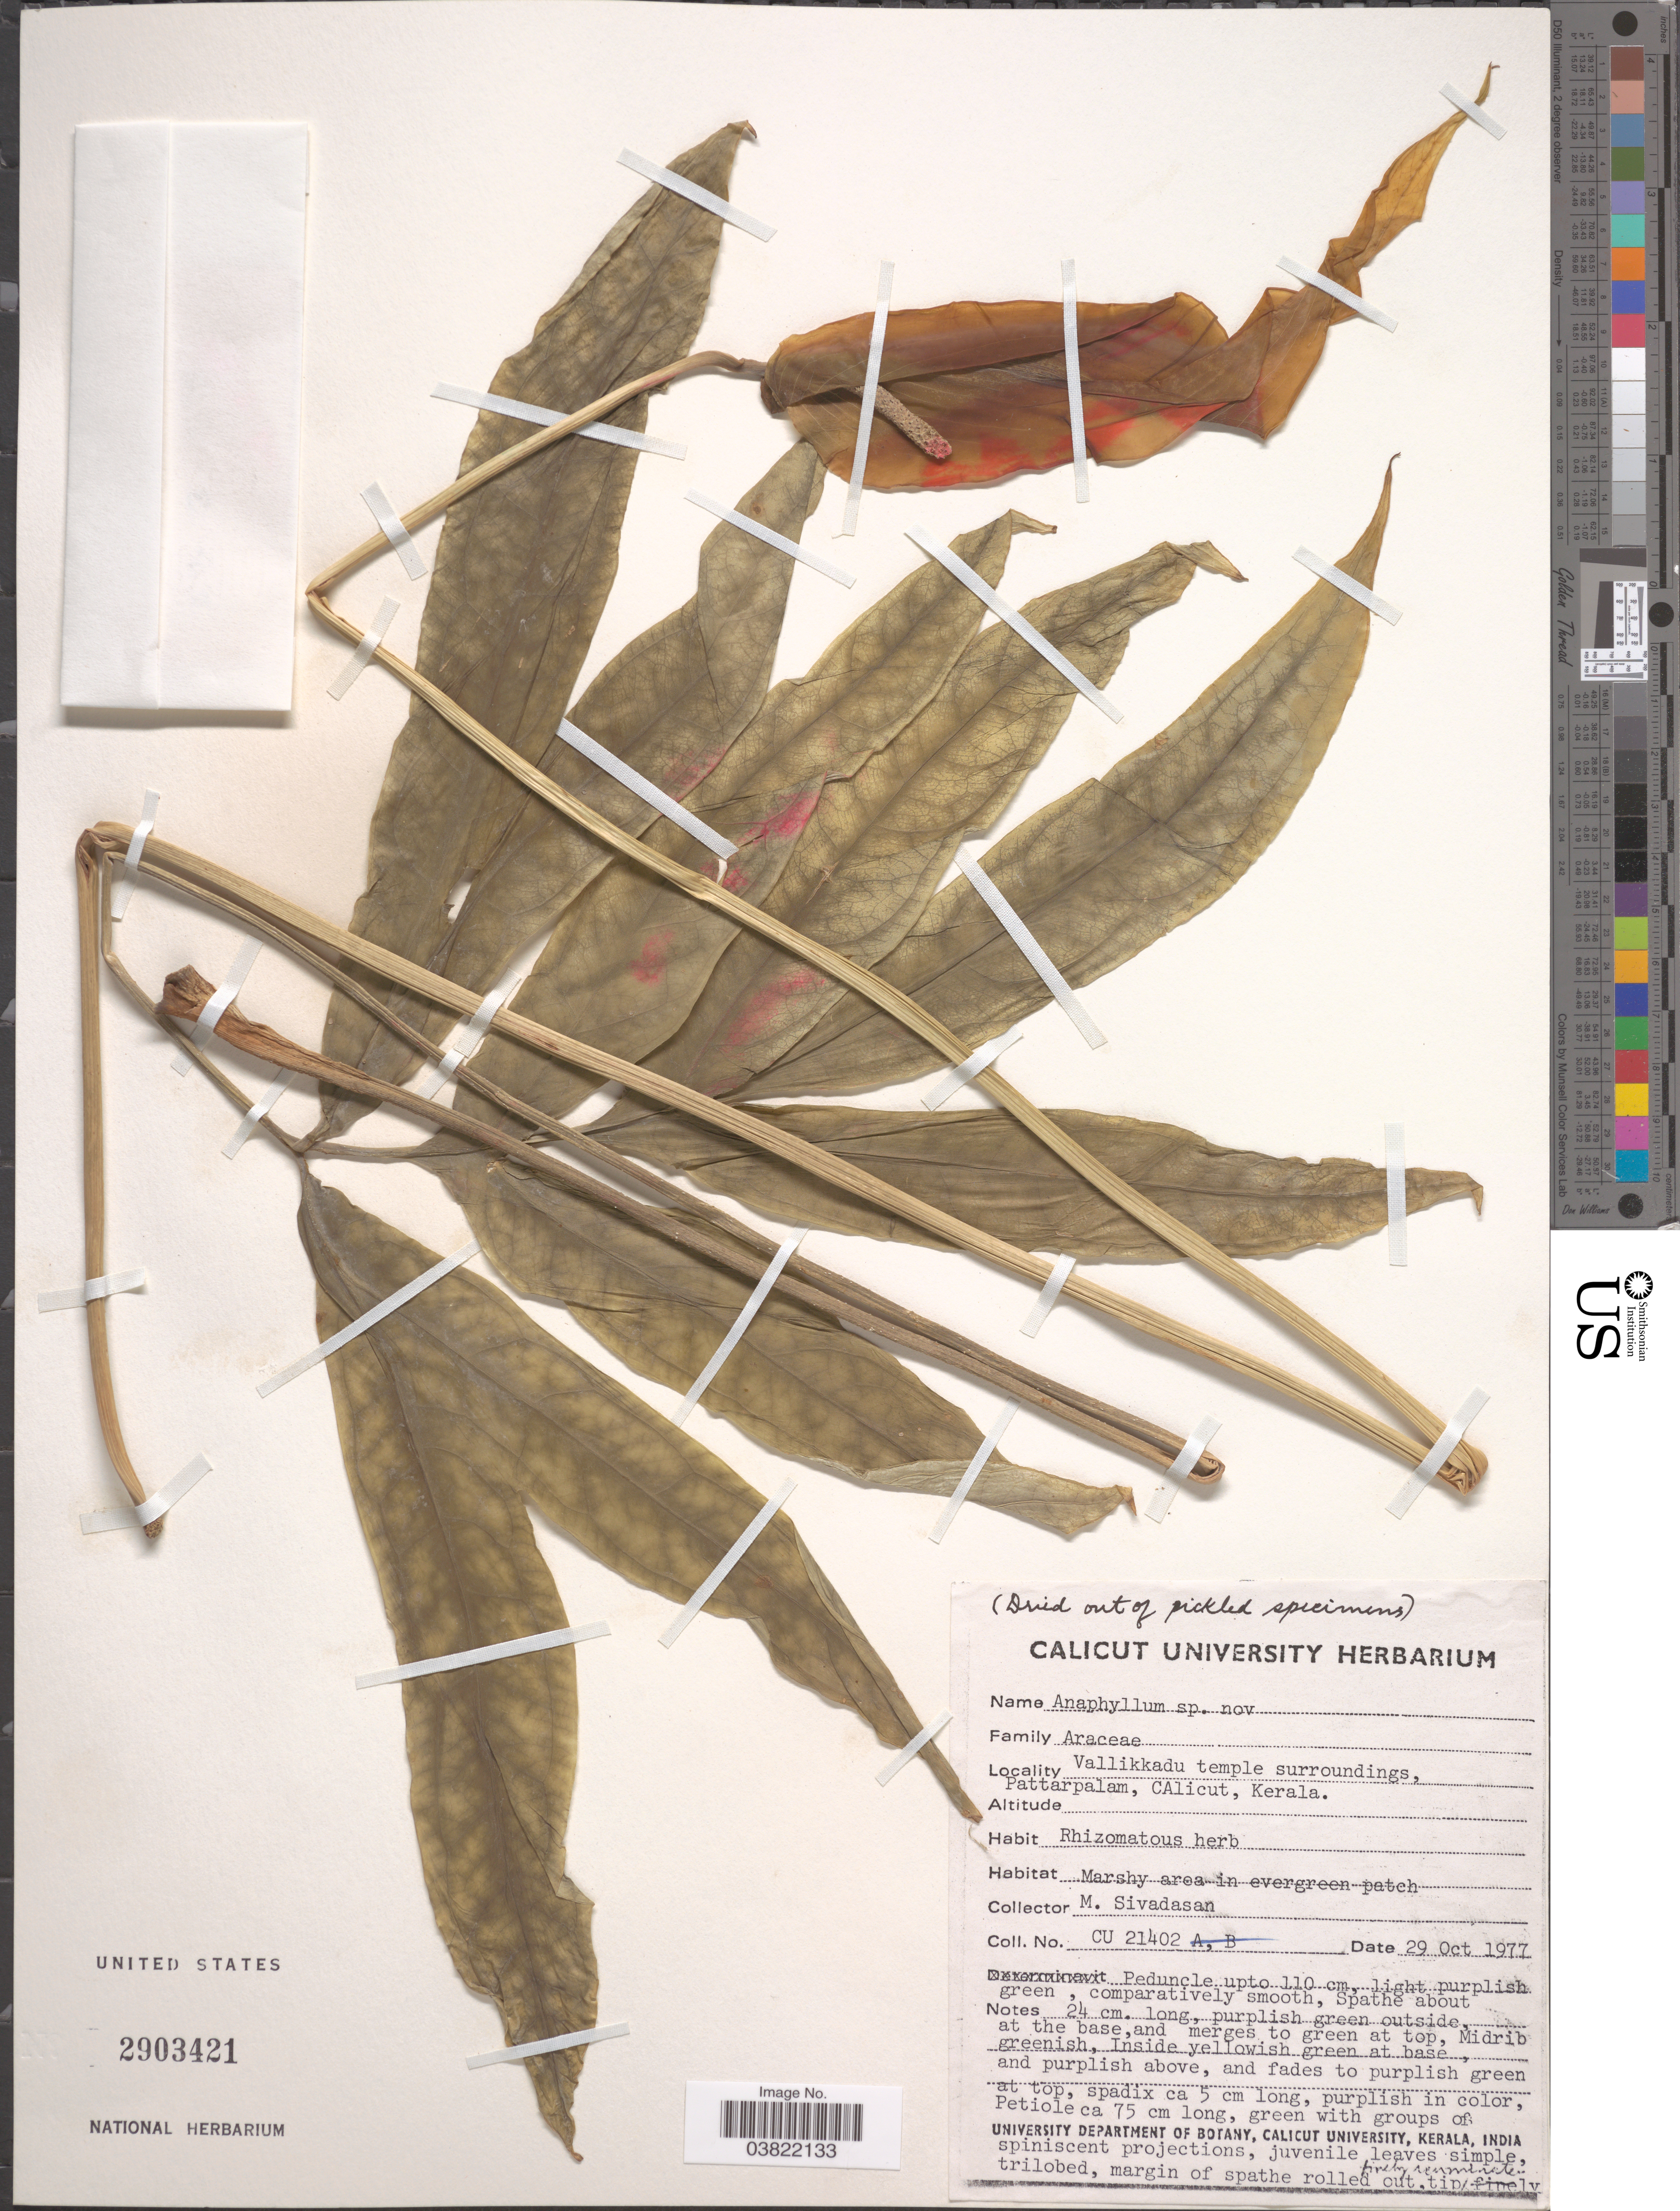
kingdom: Plantae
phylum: Tracheophyta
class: Liliopsida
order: Alismatales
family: Araceae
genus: Anaphyllum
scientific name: Anaphyllum wightii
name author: Schott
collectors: M. Sivadasan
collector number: CU 21402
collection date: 1977-10-29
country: India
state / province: Kerala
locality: Vallikkadu temple surroundings, Pattarpalam, Calicut.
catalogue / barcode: US 2903421